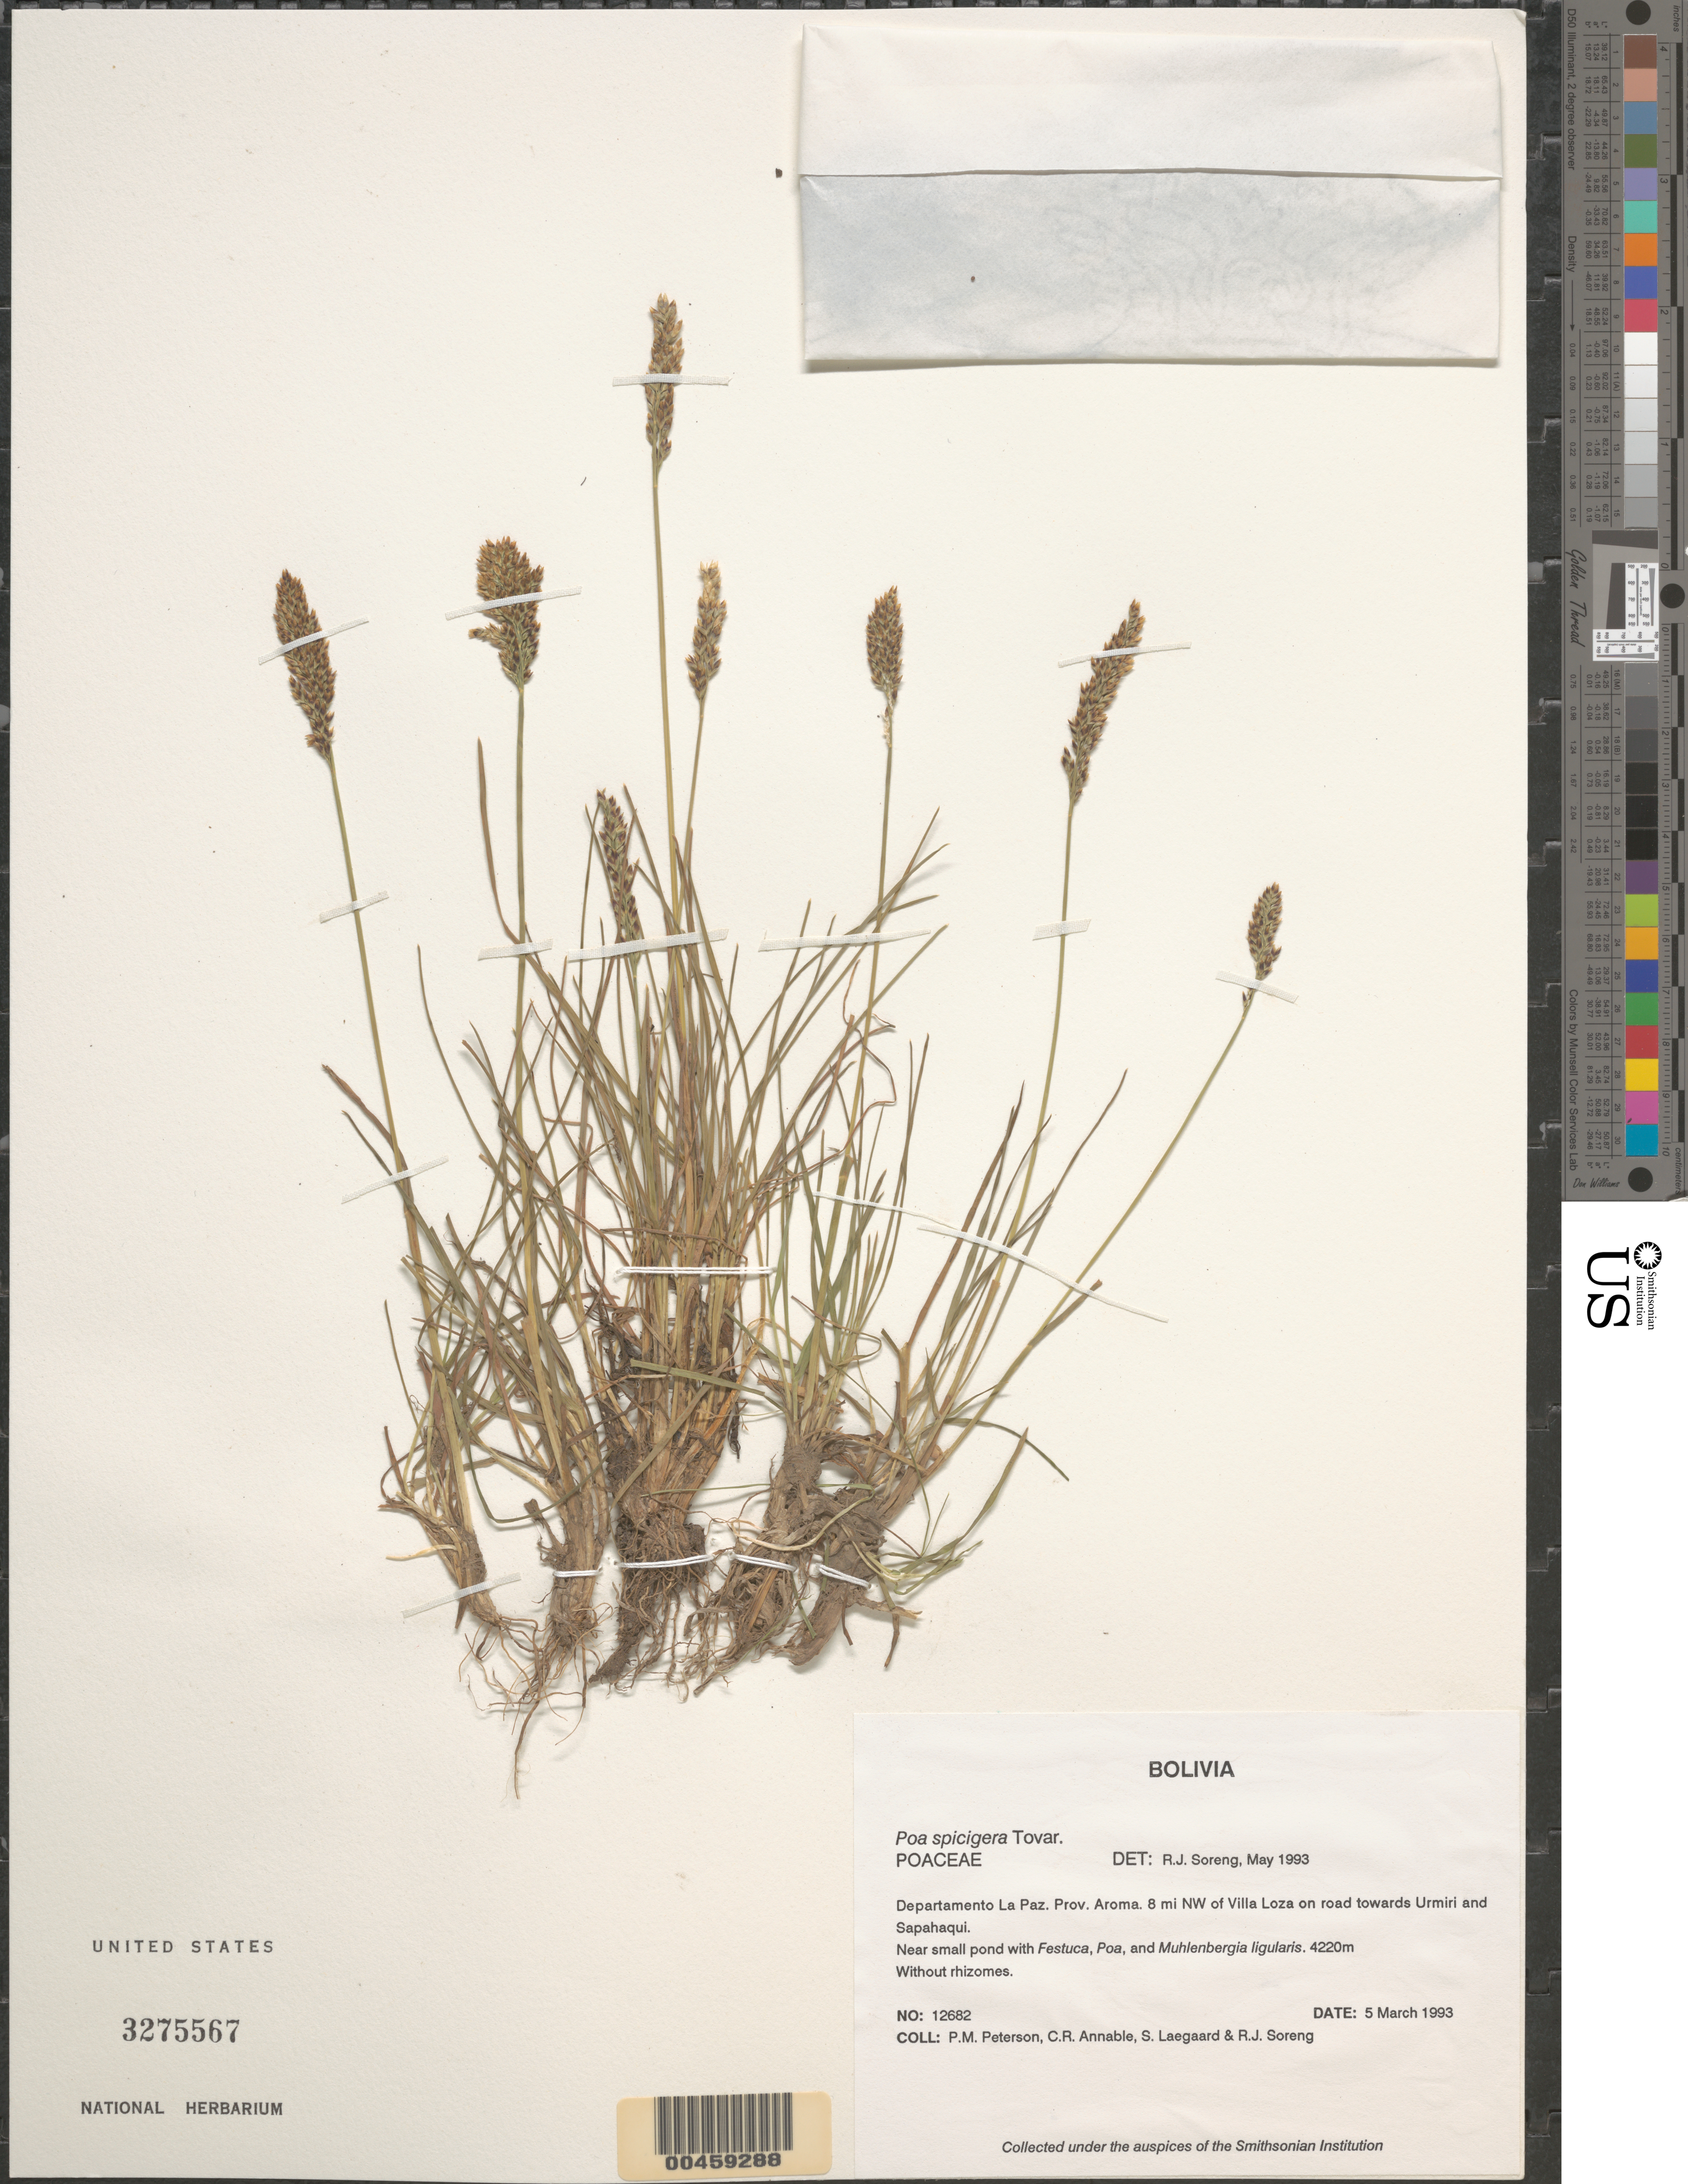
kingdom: Plantae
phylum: Tracheophyta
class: Liliopsida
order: Poales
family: Poaceae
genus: Poa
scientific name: Poa spicigera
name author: Tovar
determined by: Soreng, Robert J., Research Associate (BOT), Smithsonian Institution - National Museum of Natural History (UNITED STATES)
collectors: P. M. Peterson, C. R. Annable, S. Lægaard & R. J. Soreng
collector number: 12682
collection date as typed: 05 Mar 1993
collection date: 1993-03-05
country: Bolivia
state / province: La Paz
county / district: Aroma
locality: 8 mi NW of Villa Loza on road towards Urmiri and Sapahaqui.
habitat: Near small pond with Festuca, Poa, and Muhlenbergia ligularis.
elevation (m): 4220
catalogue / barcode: US 3275567